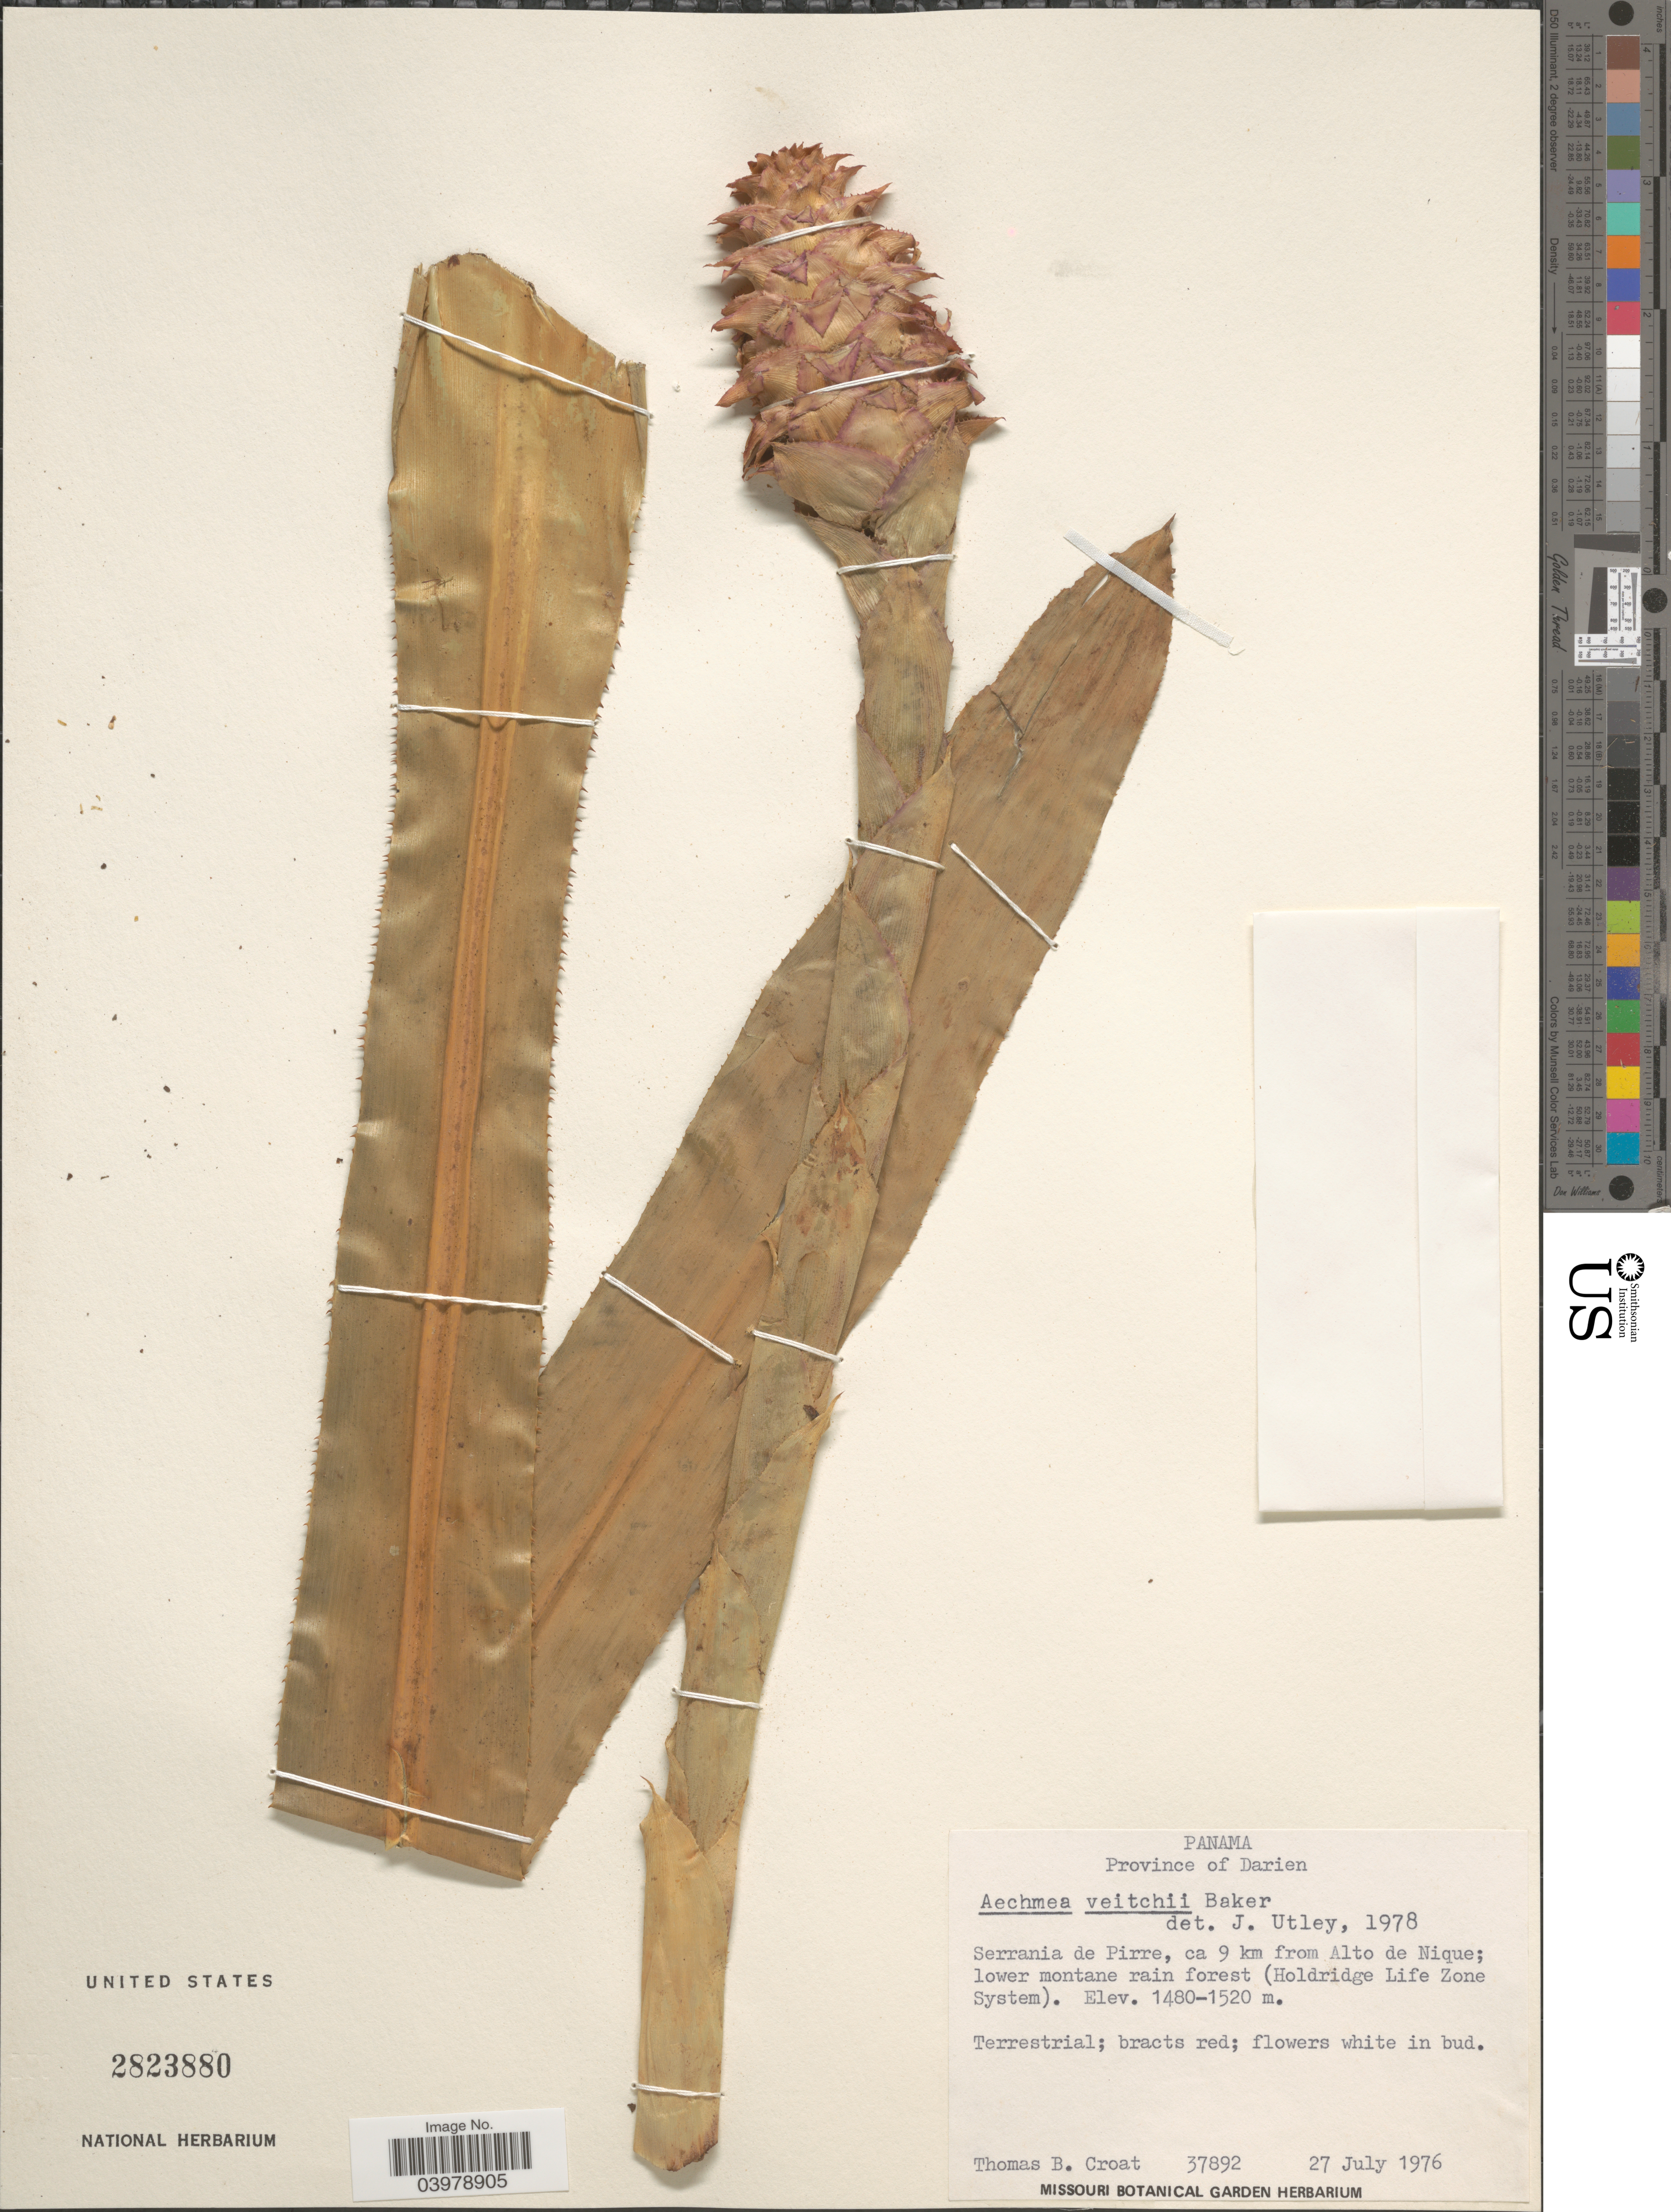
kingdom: Plantae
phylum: Tracheophyta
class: Liliopsida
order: Poales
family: Bromeliaceae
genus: Aechmea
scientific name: Aechmea veitchii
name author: Baker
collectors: T. B. Croat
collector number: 37892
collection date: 1976-07-27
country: Panama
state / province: Darien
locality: Serrania de Pirre, ca 9 km from Alto de Nique; lower montane rain forest (Holdridge Life Zone System).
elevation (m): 1480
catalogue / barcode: US 2823880